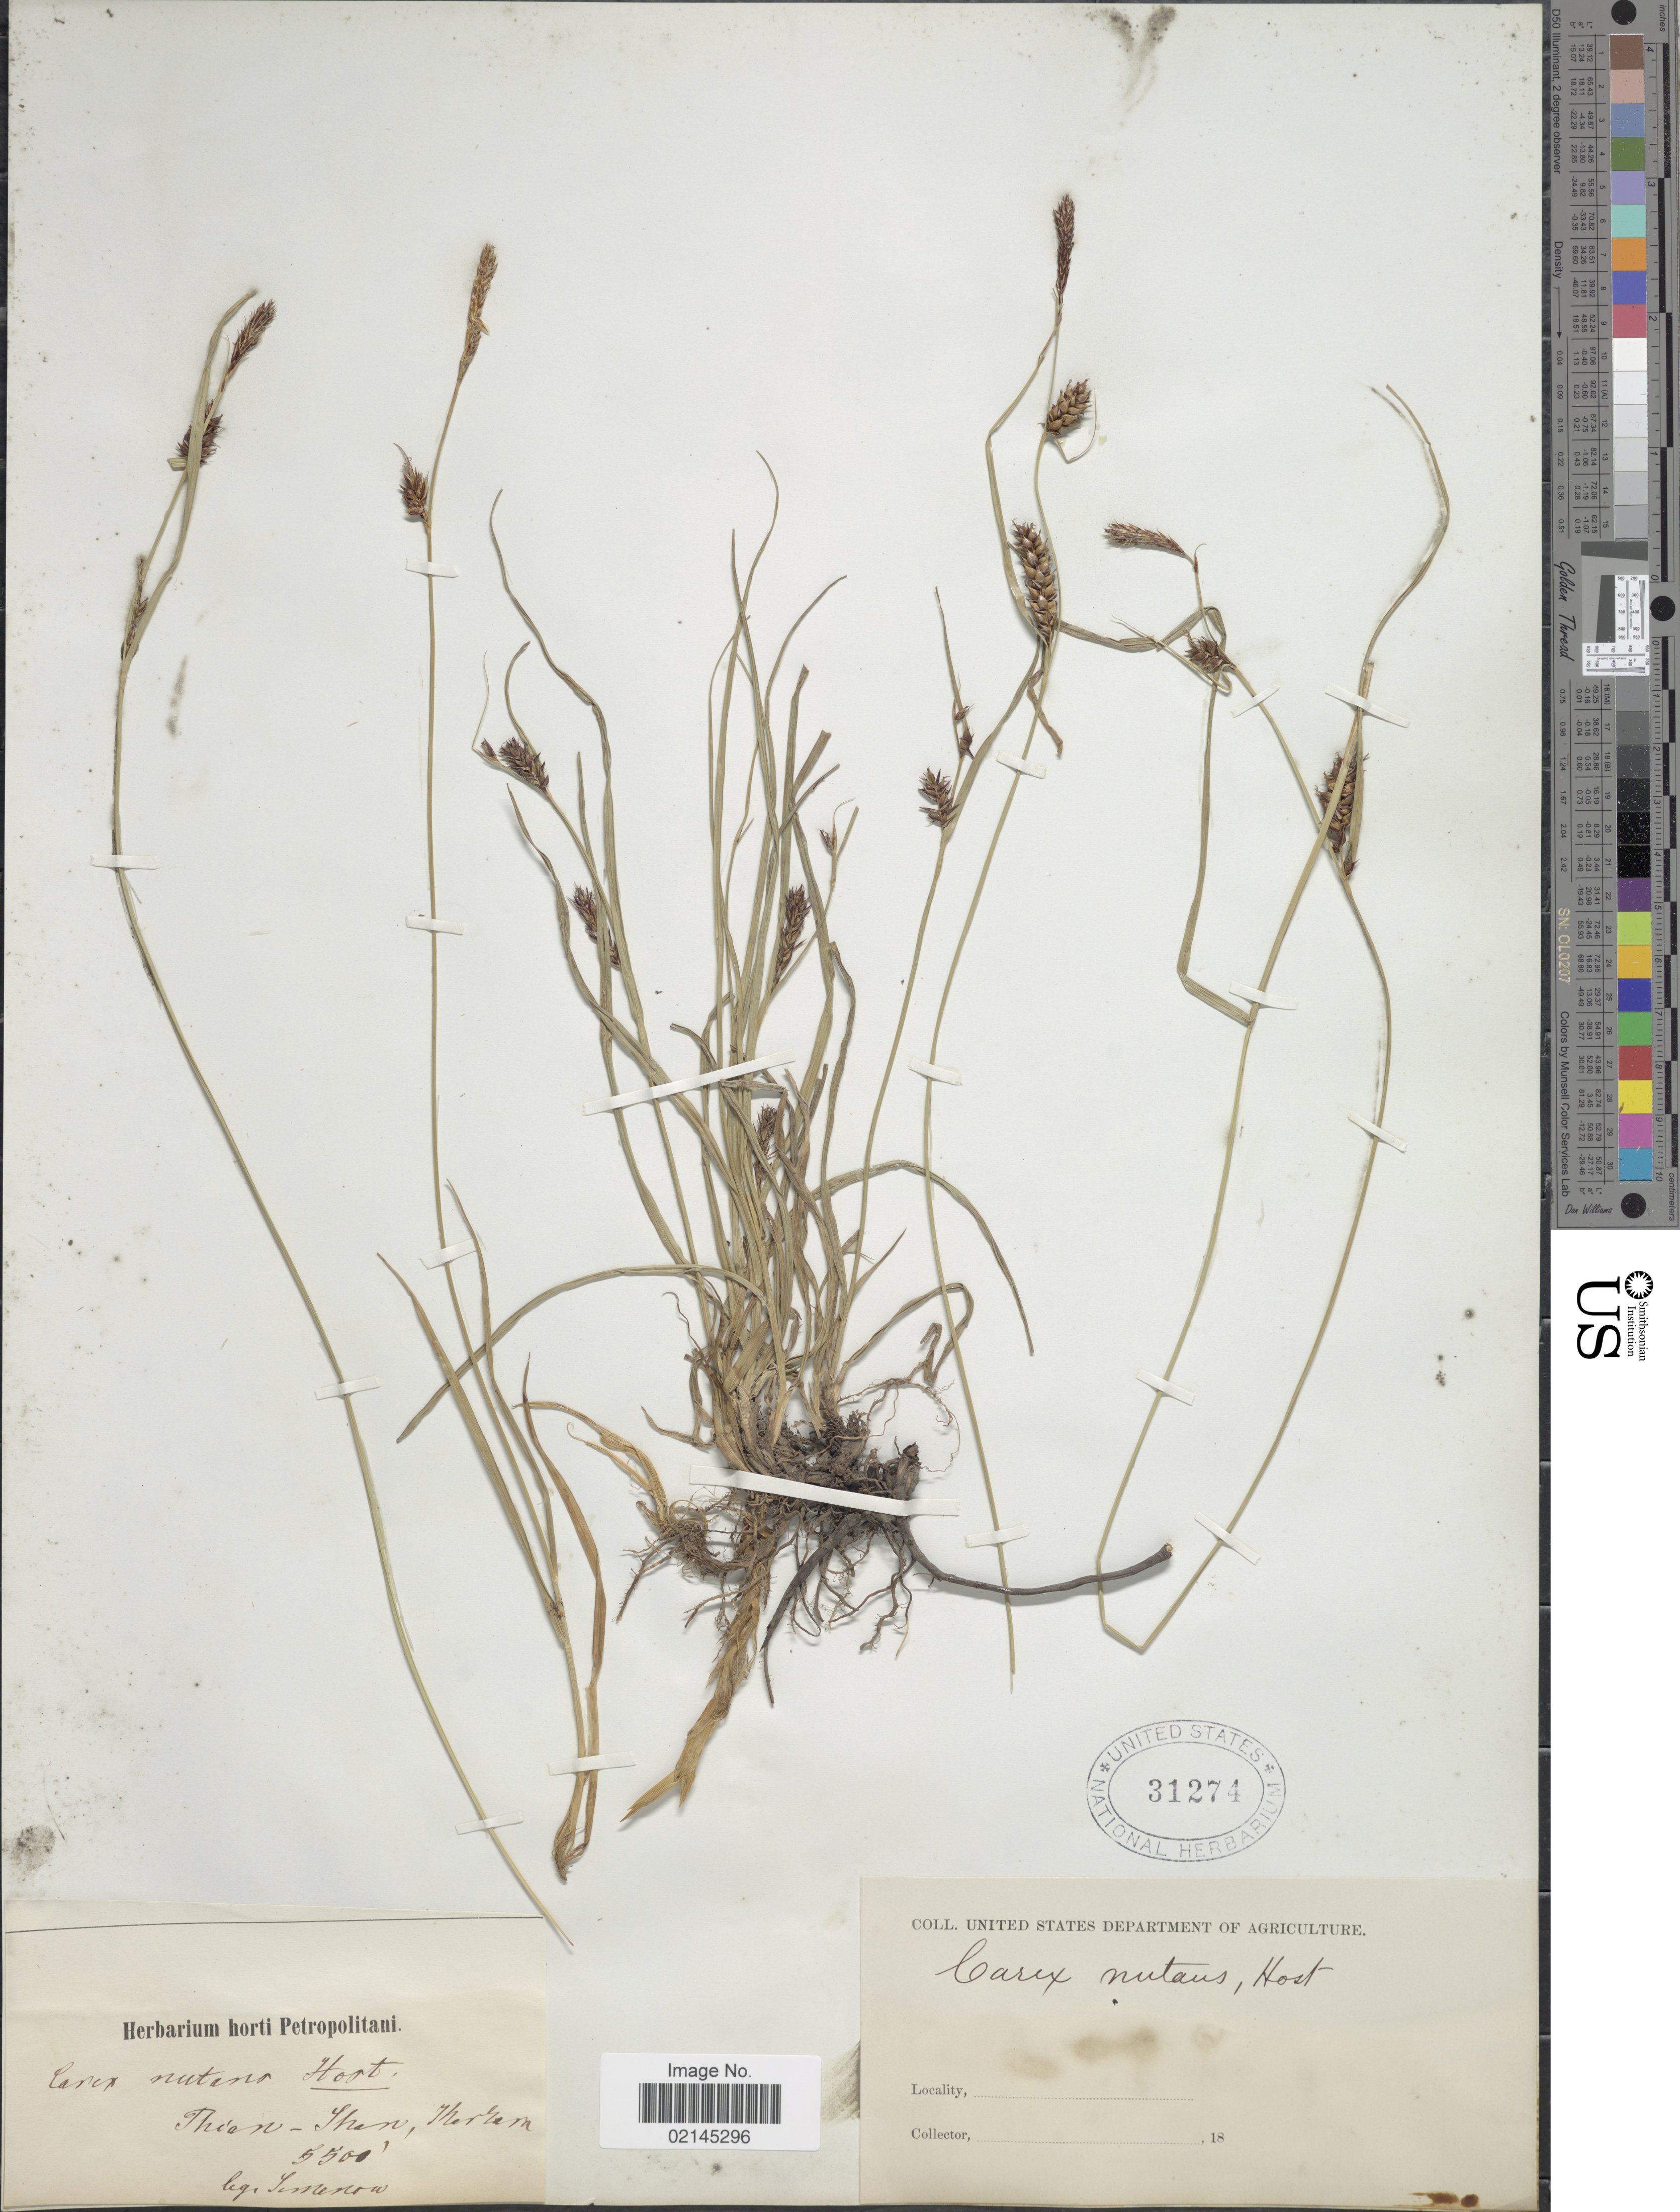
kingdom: Plantae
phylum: Tracheophyta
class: Liliopsida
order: Poales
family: Cyperaceae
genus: Carex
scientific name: Carex melanostachya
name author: M. Bieb. ex Willd.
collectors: P. P. Semenov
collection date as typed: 18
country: China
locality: Thian-Shan, Merkera [interpreted]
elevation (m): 1676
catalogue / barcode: US 31274